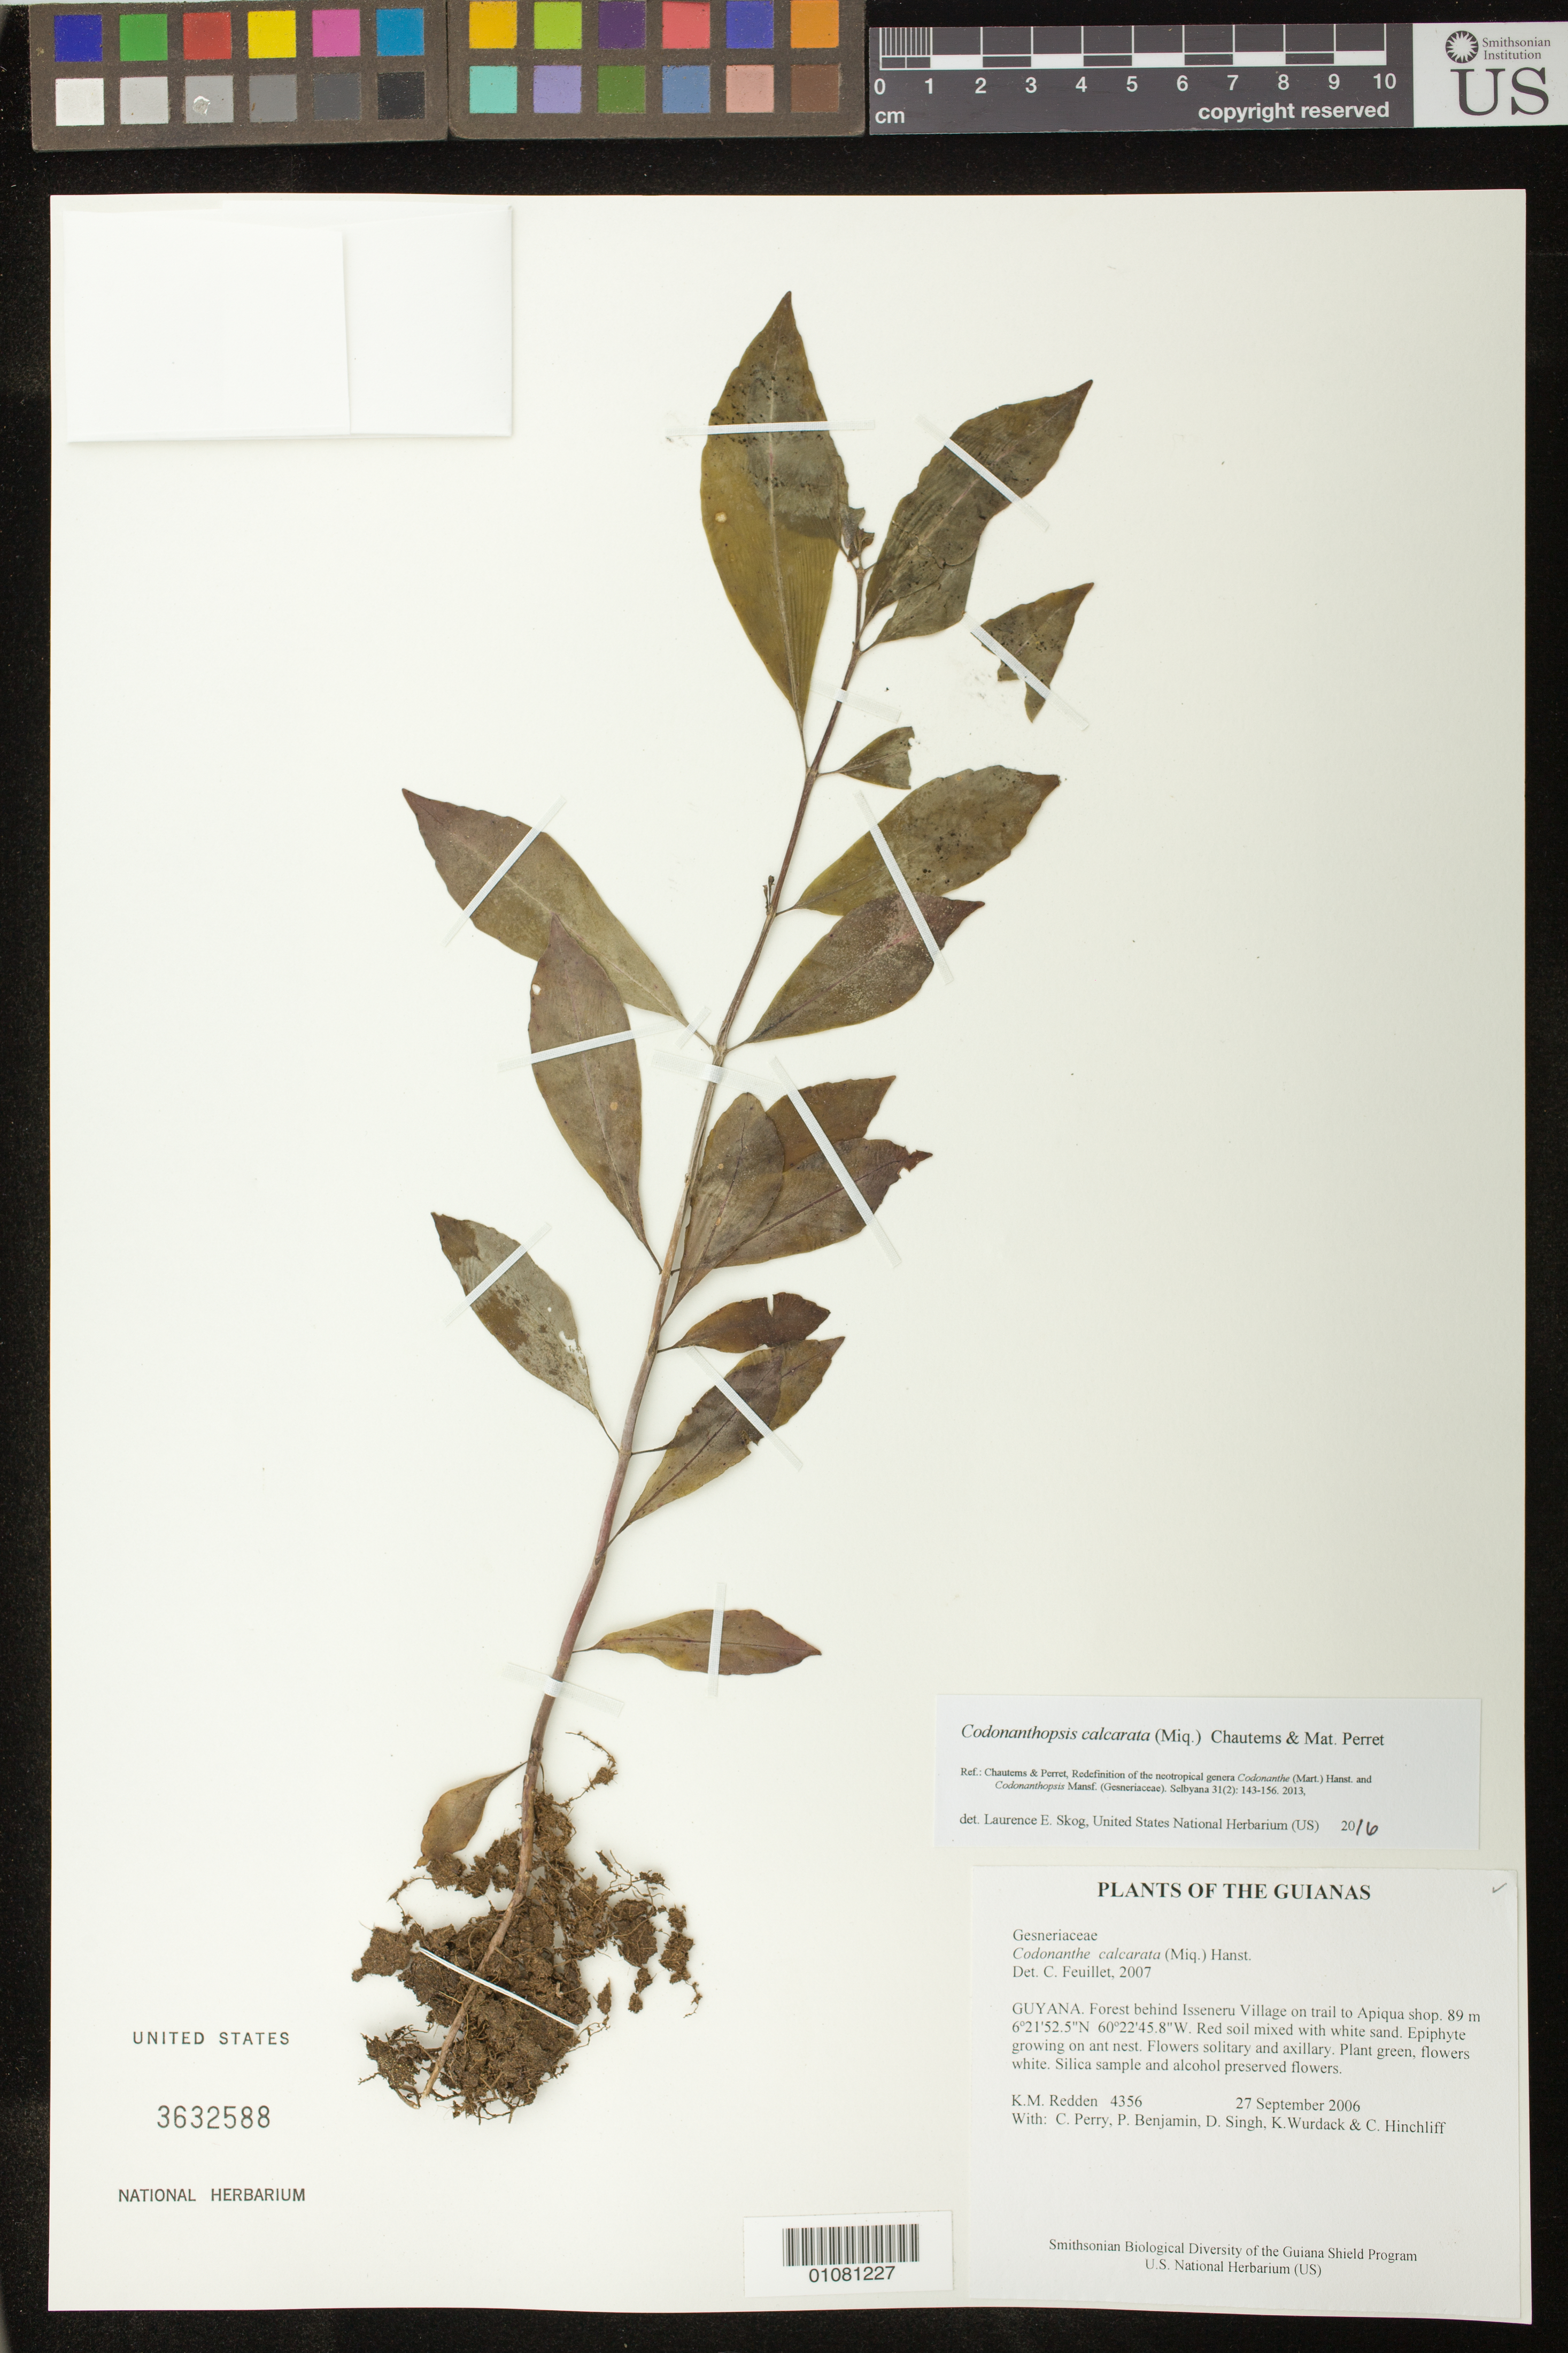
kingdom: Plantae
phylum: Tracheophyta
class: Magnoliopsida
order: Lamiales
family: Gesneriaceae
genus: Codonanthopsis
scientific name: Codonanthopsis calcarata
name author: (Miq.) Chautems & Mat.Perret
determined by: Skog, Laurence E.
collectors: K. M. Redden, C. Perry, P. Benjamin, D. Singh, K. Wurdack & C. E. Hinchliff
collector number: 4356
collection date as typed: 27 Sep 2006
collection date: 2006-09-27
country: Guyana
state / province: Cuyuni-Mazaruni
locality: Forest behind Isseneru Village on trail to Apiqua shop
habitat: Red soil mixed with white sand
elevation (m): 89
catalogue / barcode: US 3632588